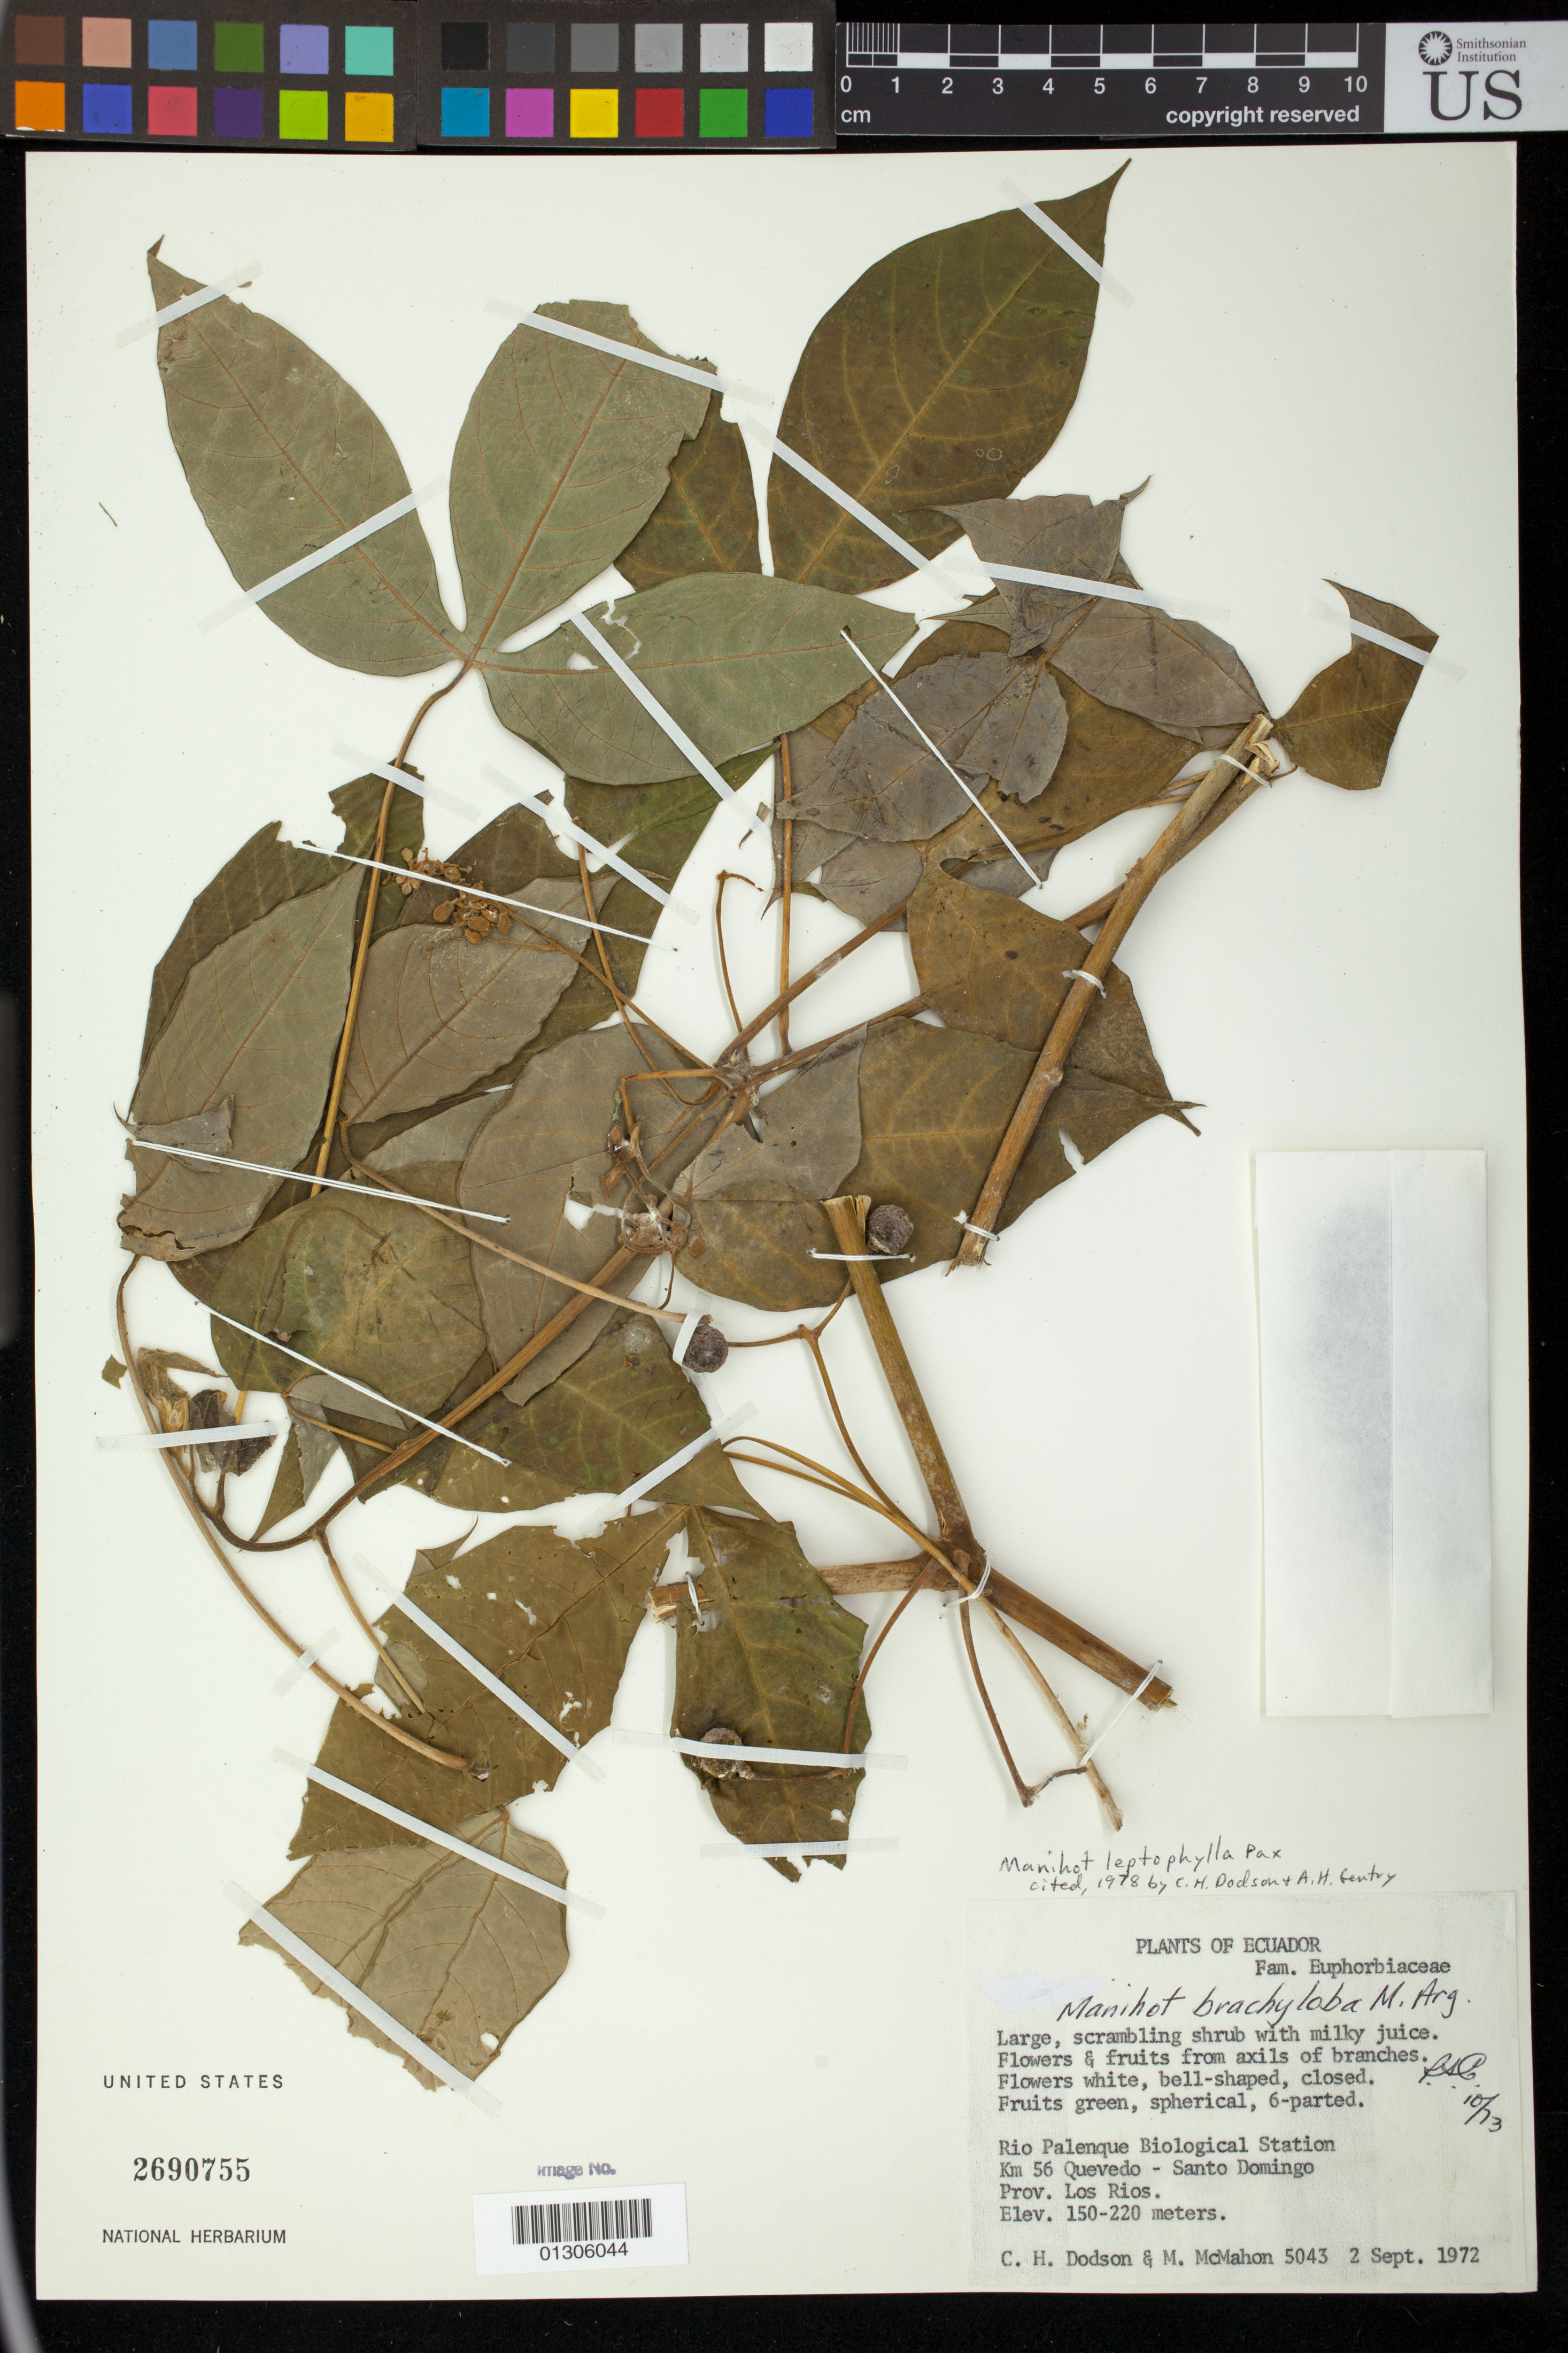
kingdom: Plantae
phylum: Tracheophyta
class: Magnoliopsida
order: Malpighiales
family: Euphorbiaceae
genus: Manihot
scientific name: Manihot leptophylla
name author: Pax in Engl.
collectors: C. H. Dodson & M. McMahon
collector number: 5043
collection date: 1972-02-09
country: Ecuador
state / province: Los Rios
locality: Rio Palenque Biological Station Km 56 Quevedo - Santo Domingo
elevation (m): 150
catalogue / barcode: US 2690755